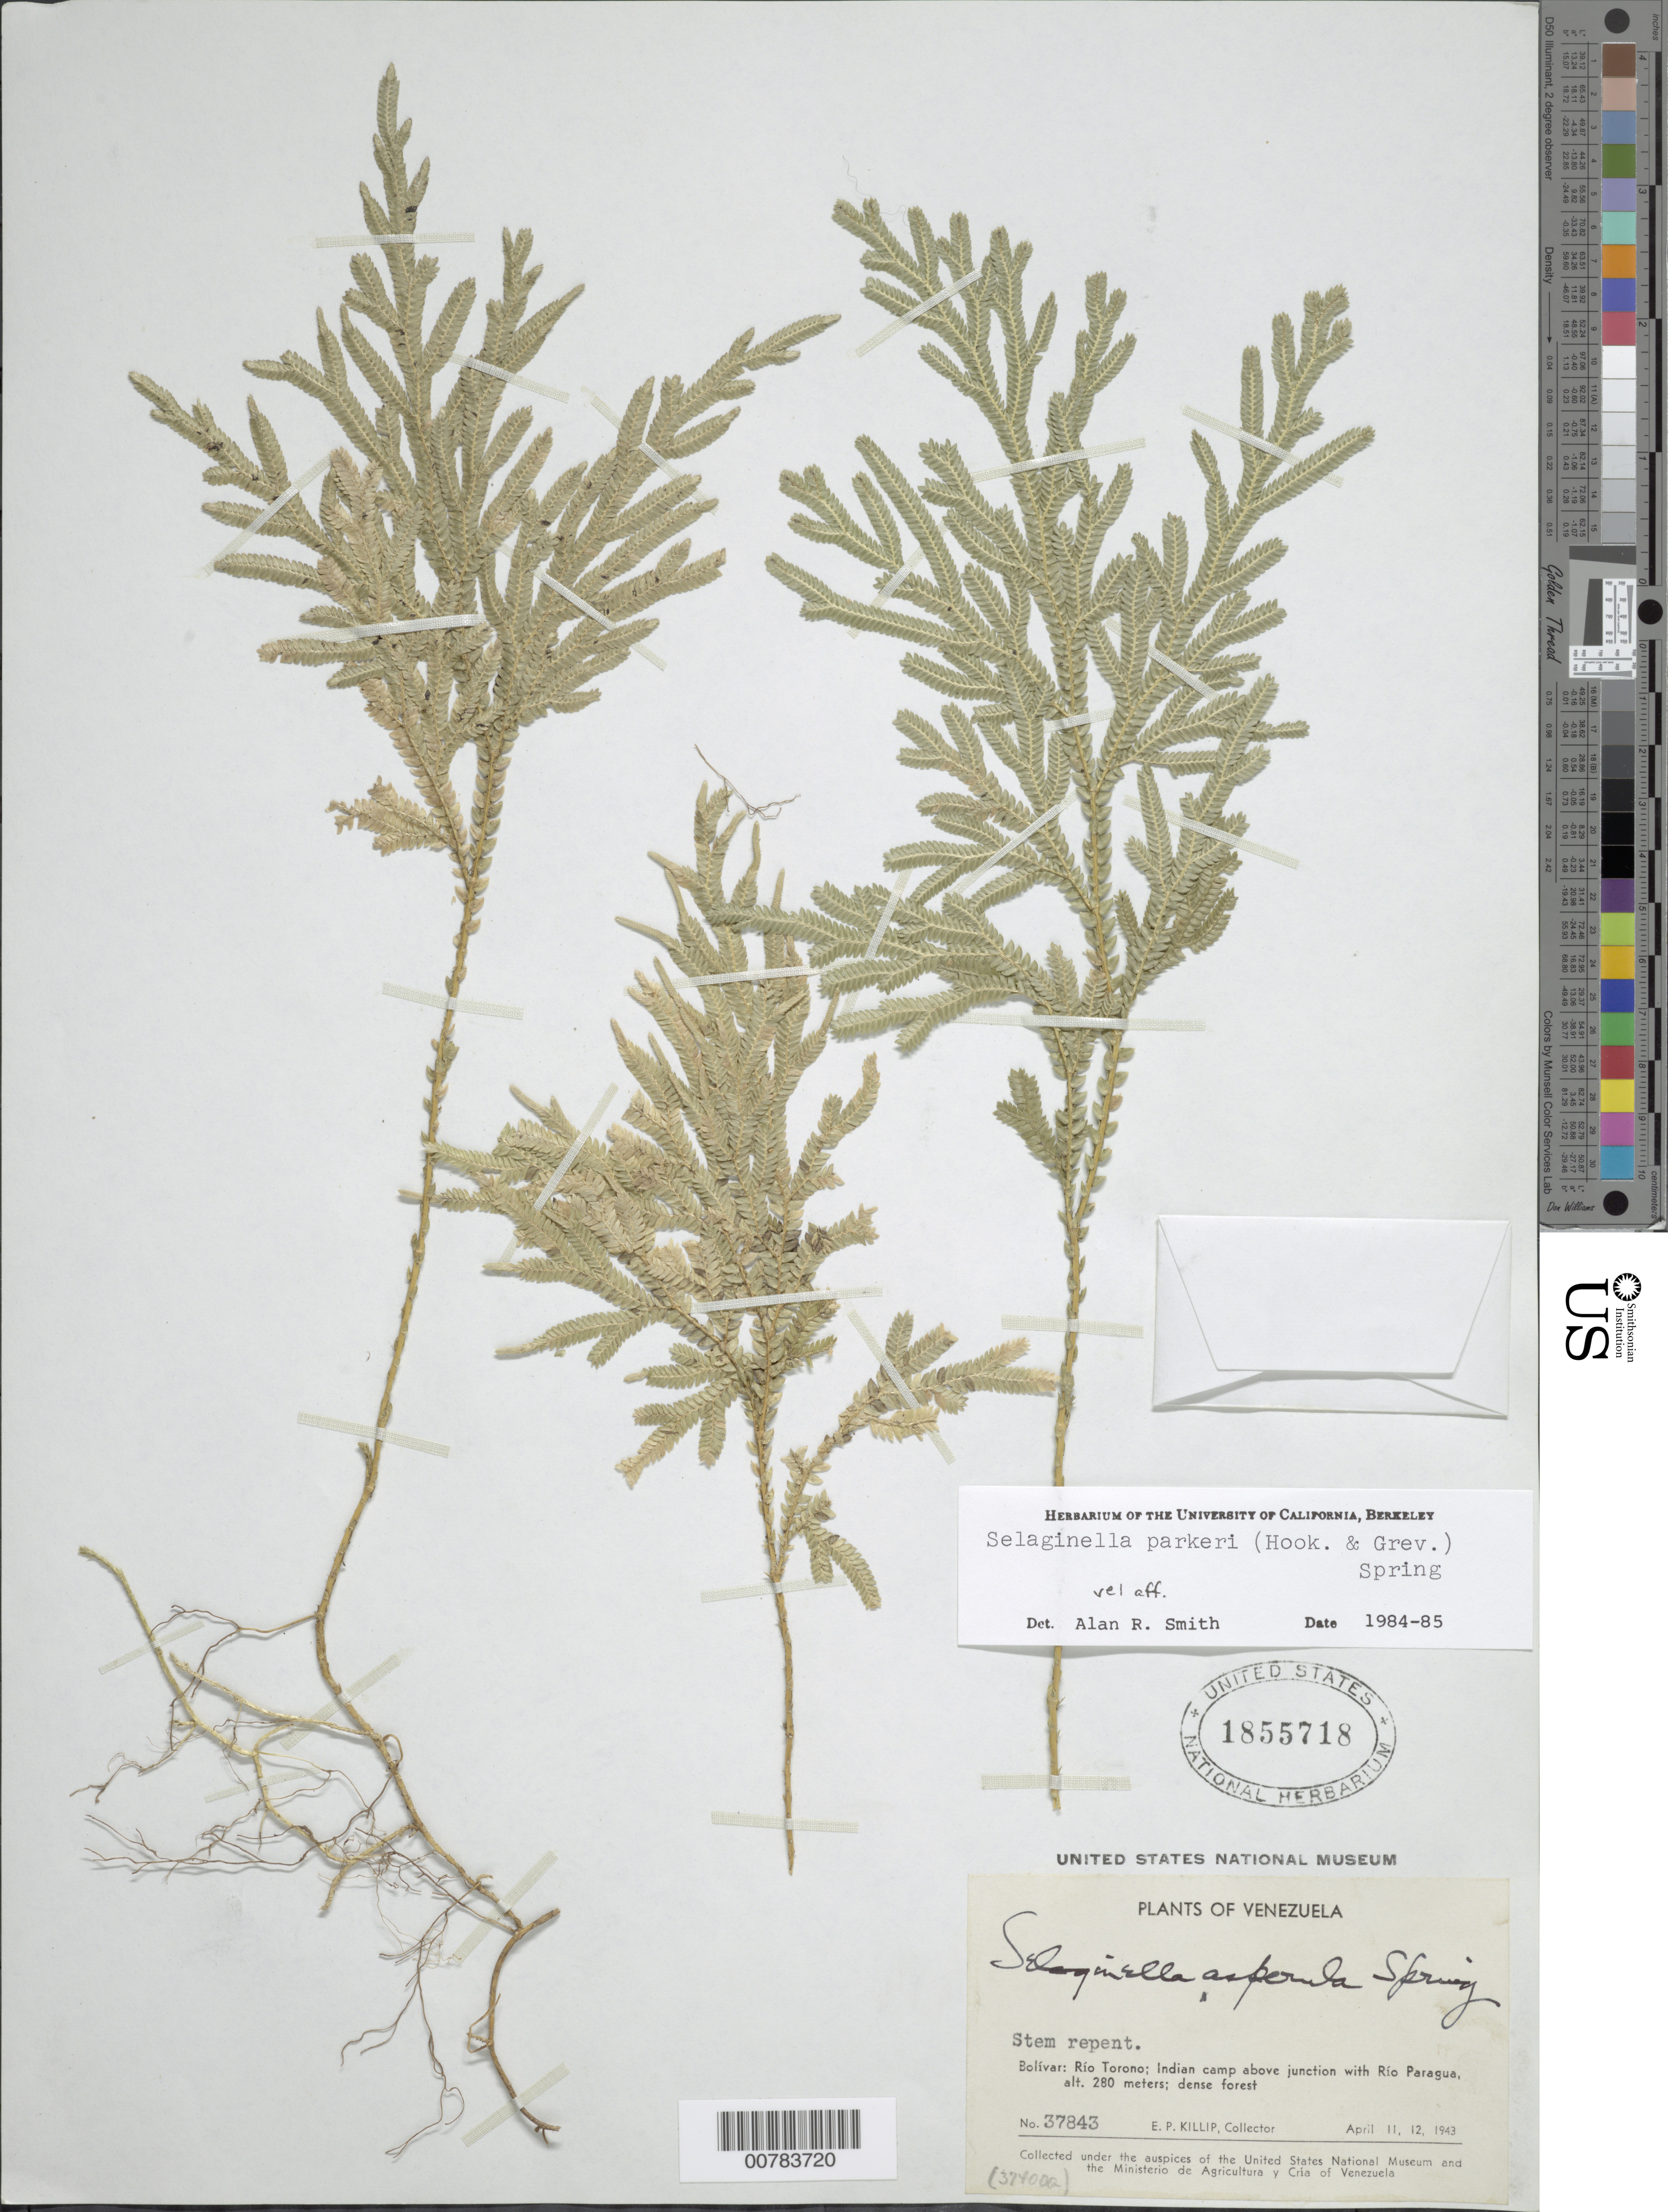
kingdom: Plantae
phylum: Tracheophyta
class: Lycopodiopsida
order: Selaginellales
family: Selaginellaceae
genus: Selaginella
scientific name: Selaginella parkeri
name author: (Hook. & Grev.) Spring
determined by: Smith, Alan R., (UC)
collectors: E. P. Killip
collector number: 37843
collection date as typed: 11-Apr-43 to 12-Apr-43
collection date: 1943-04-11/1943-04-12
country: Venezuela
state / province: Bolívar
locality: Río Torono, Indian camp above junction with Río Paragua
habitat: Dense forest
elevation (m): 280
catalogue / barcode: US 1855718